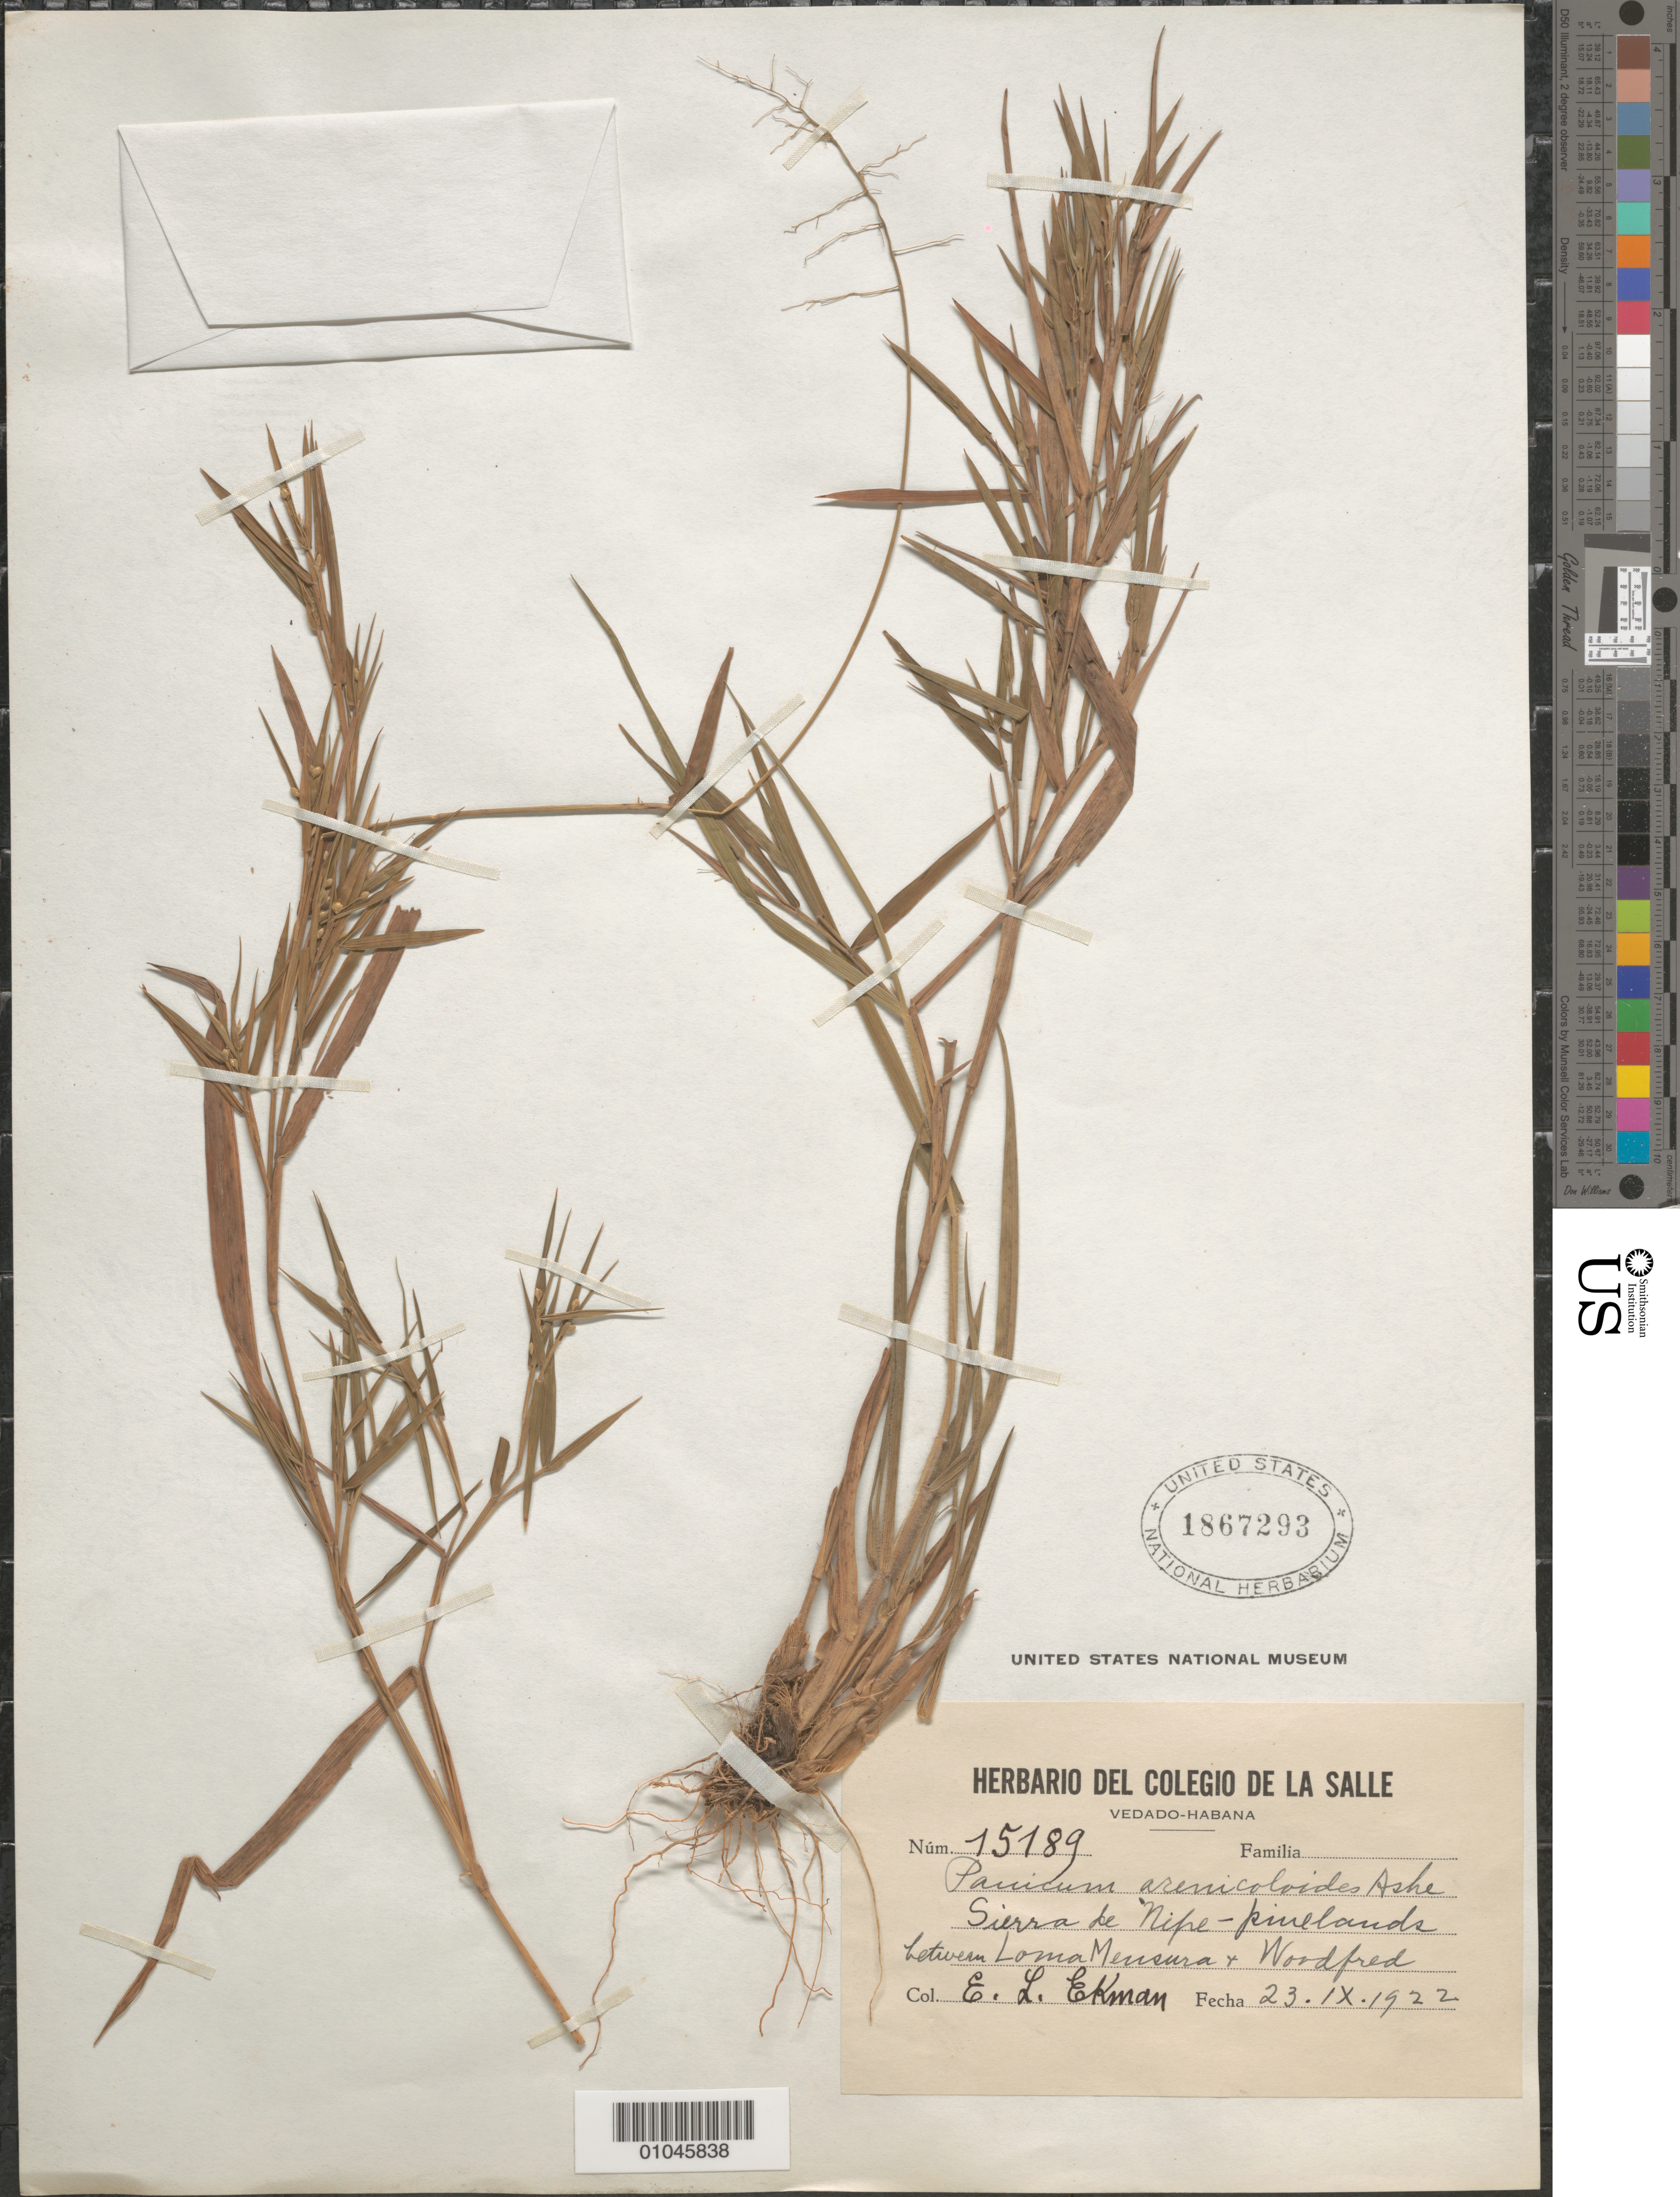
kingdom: Plantae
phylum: Tracheophyta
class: Liliopsida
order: Poales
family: Poaceae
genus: Panicum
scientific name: Panicum arenicoloides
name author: Ashe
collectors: E. L. Ekman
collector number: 15189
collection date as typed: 23 Sep 1922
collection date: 1922-09-23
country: Cuba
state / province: La Habana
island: Cuba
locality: Sierra de Nipe-pinelands between Lama Meusura and Woodfred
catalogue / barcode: US 1867293